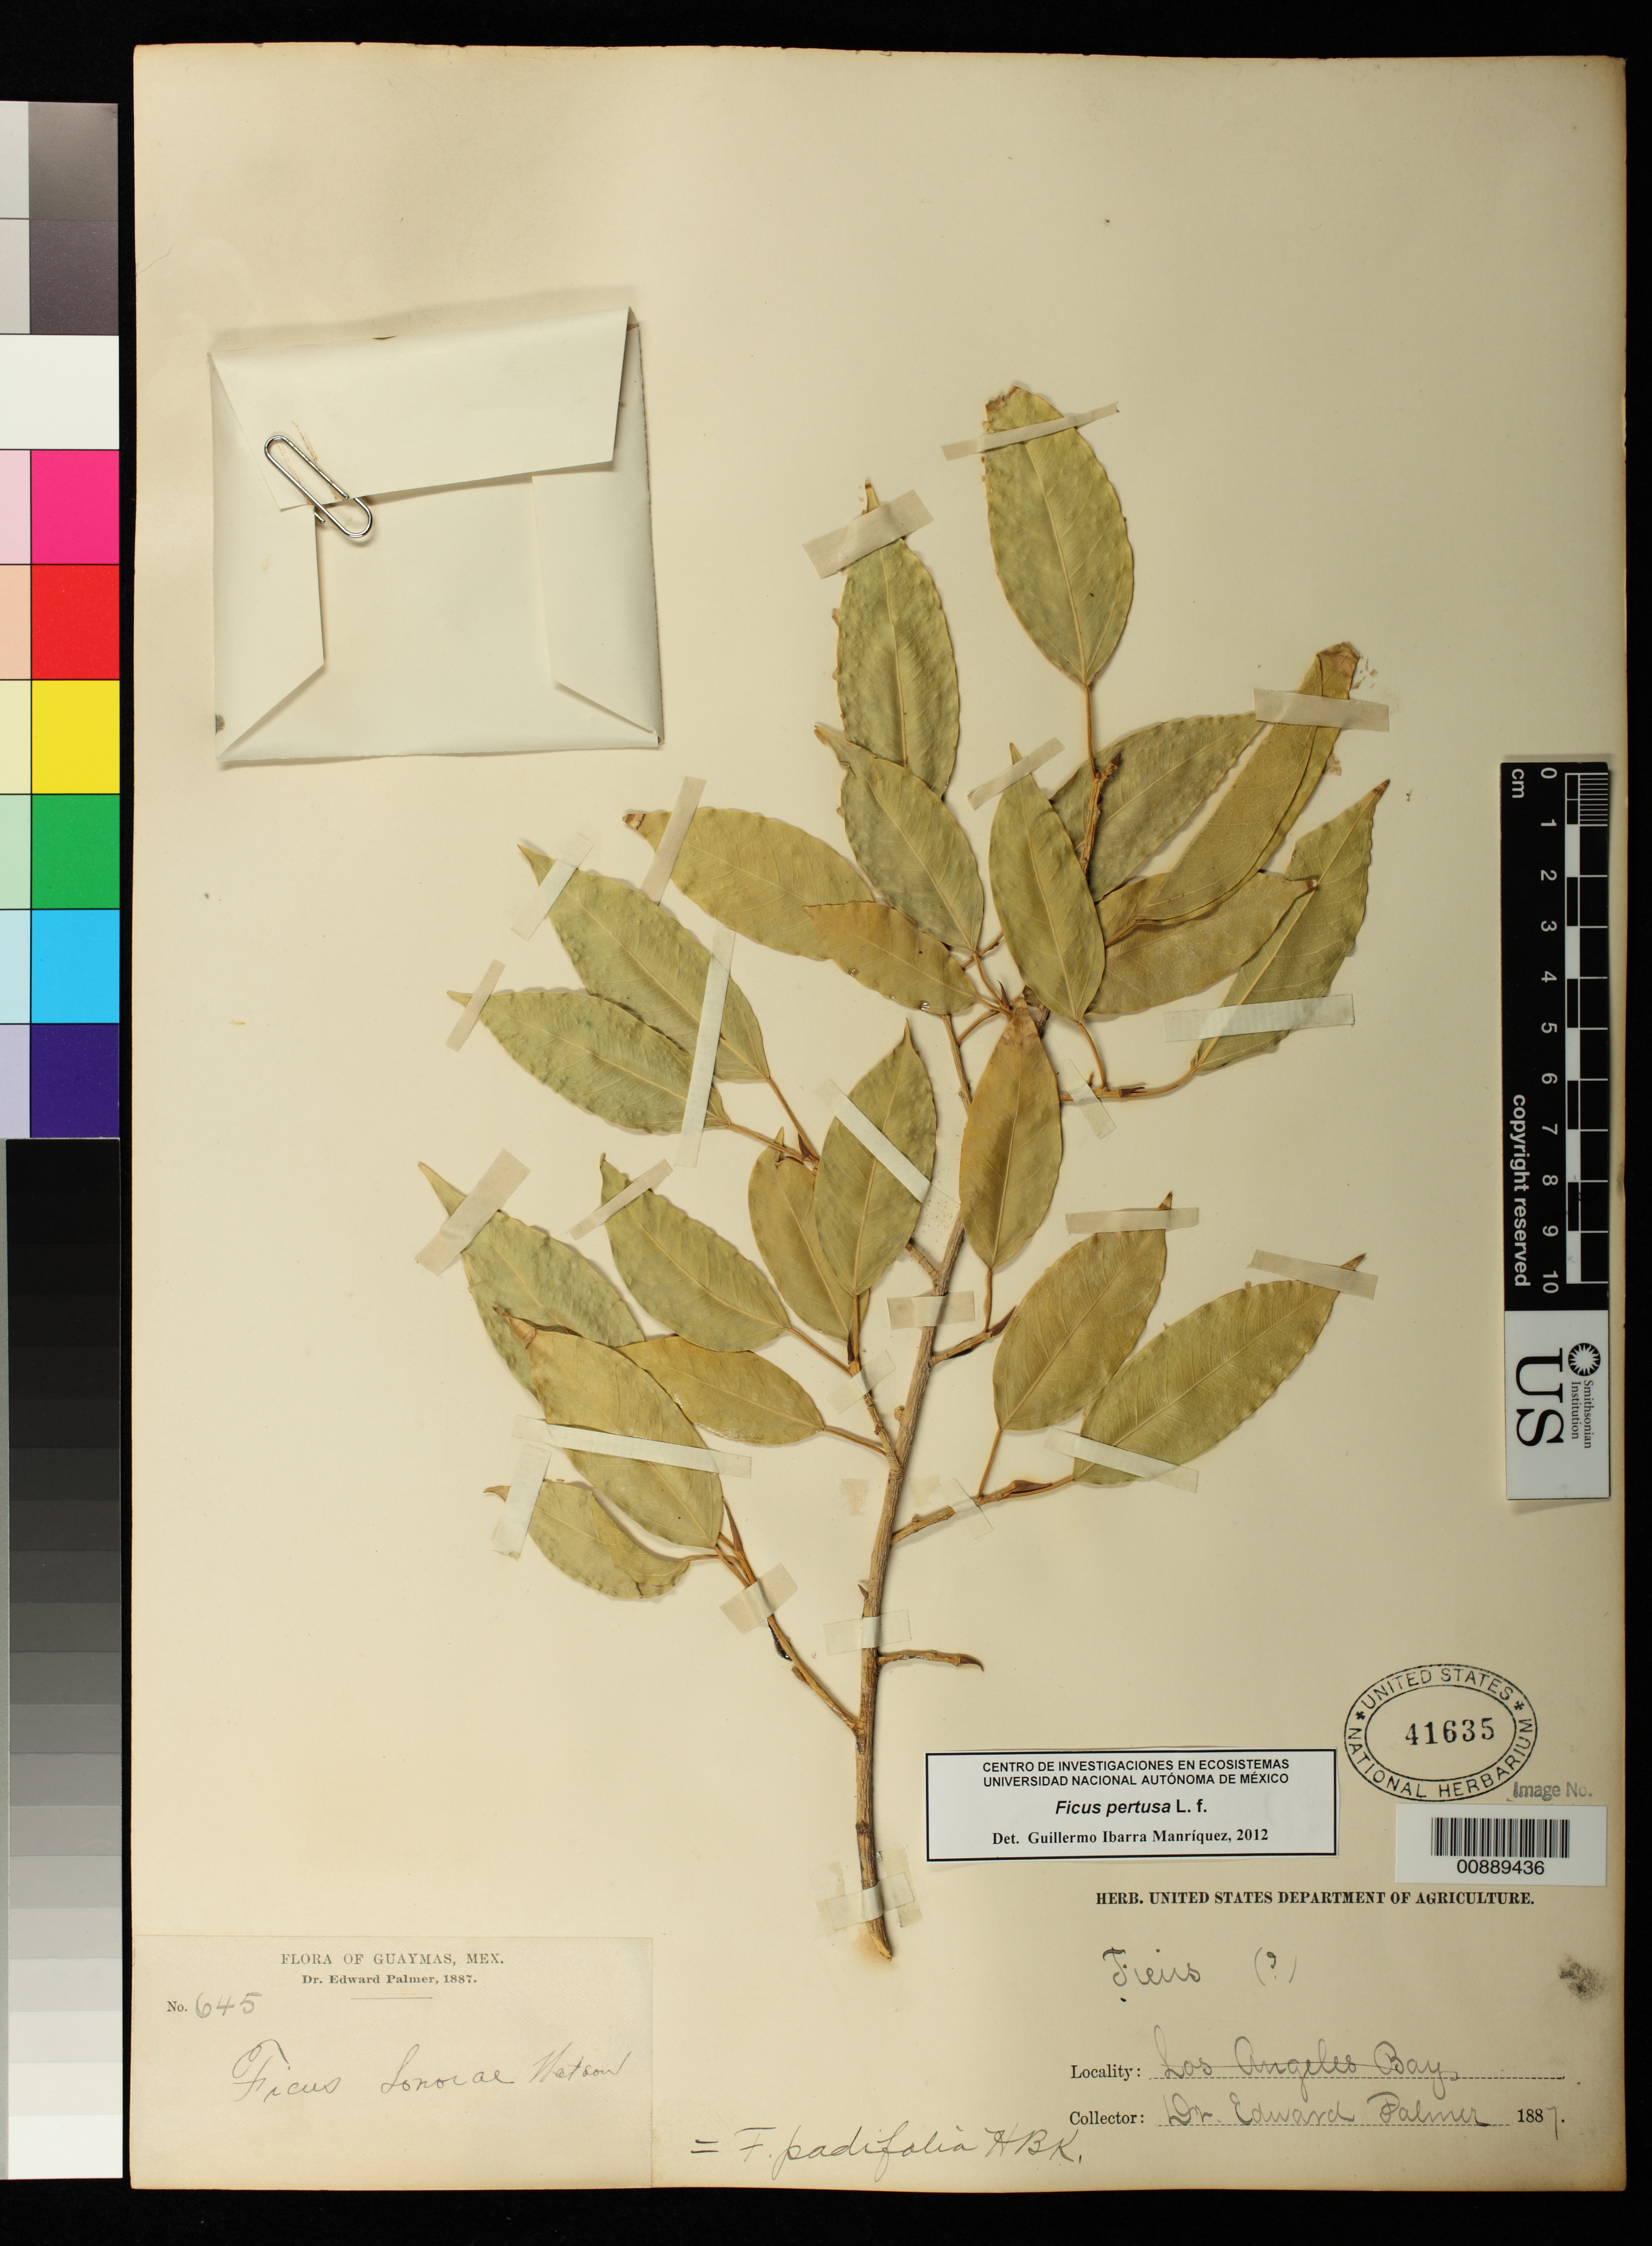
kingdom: Plantae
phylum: Tracheophyta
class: Magnoliopsida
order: Rosales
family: Moraceae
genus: Ficus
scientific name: Ficus pertusa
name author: L. f.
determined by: Manriquez, G. I.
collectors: E. Palmer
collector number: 645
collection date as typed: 1887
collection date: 1887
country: Mexico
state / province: Sonora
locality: Guaymas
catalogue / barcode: US 41635